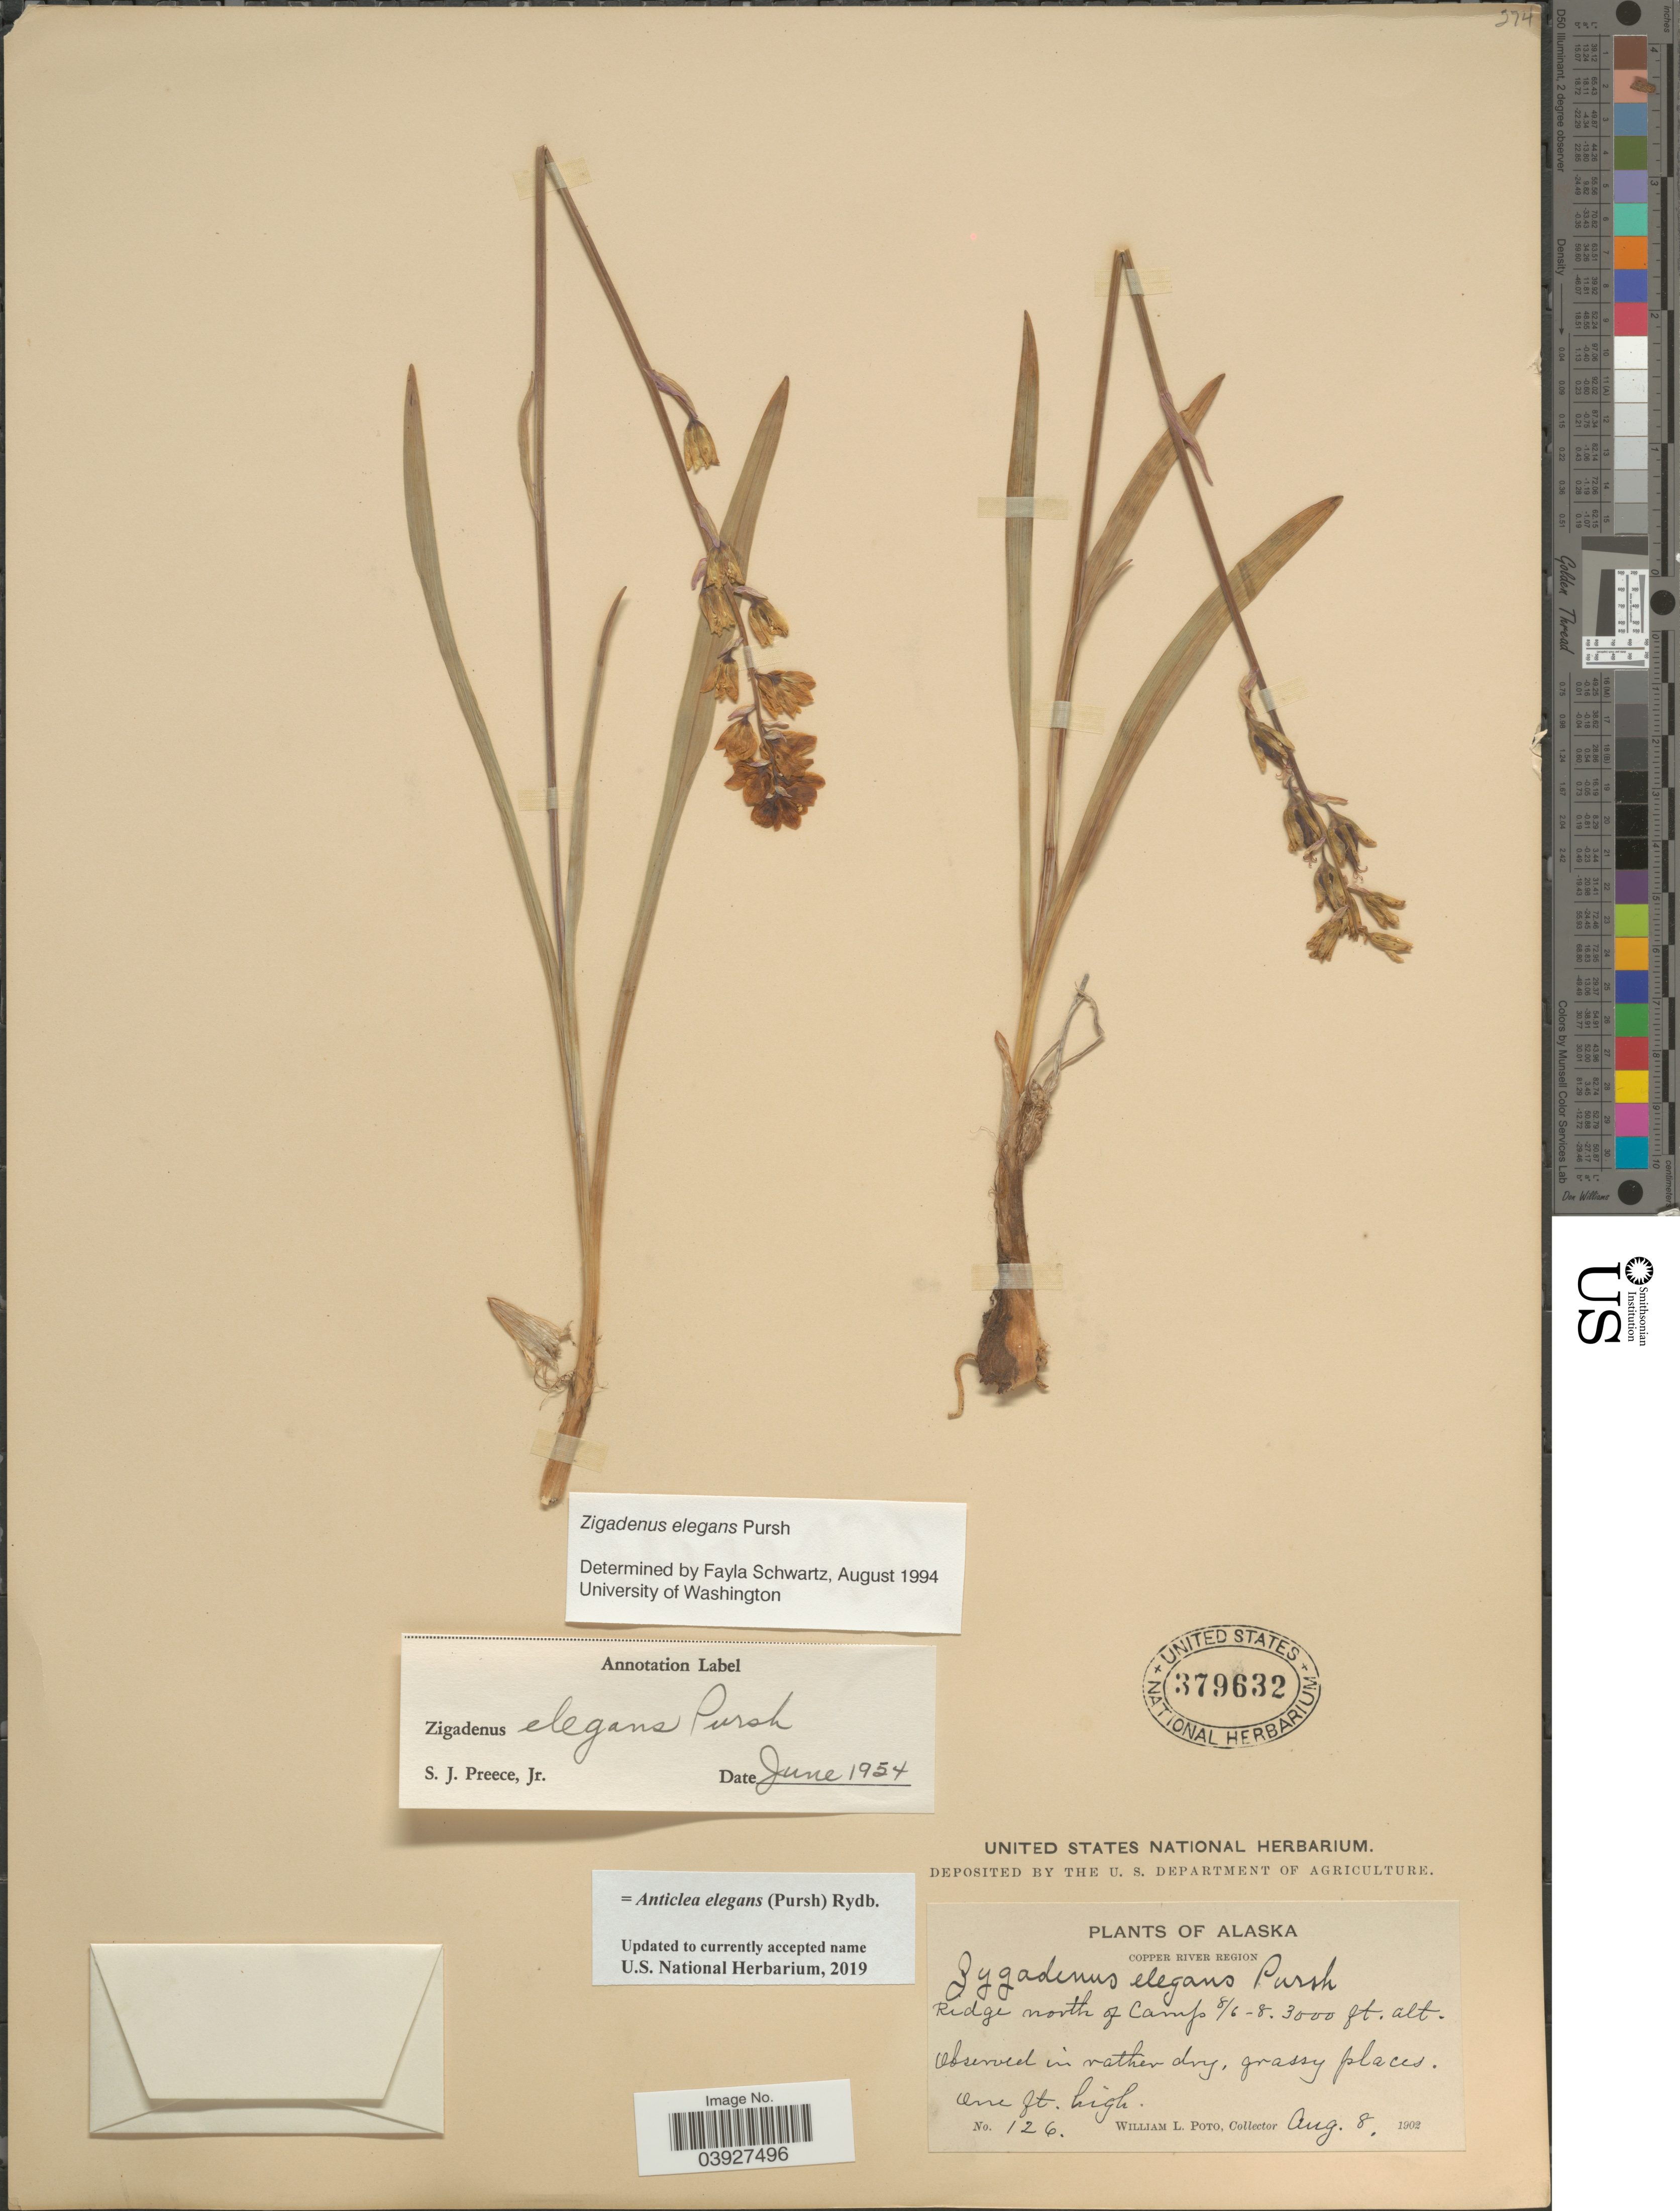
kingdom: Plantae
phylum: Tracheophyta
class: Liliopsida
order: Liliales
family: Melanthiaceae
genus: Anticlea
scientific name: Anticlea elegans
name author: (Pursh) Rydb.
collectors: W. Poto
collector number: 126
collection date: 1902-08-08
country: United States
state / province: Alaska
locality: Copper River Region. Ridge north of Camp 8/6-8.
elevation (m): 914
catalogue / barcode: US 379632